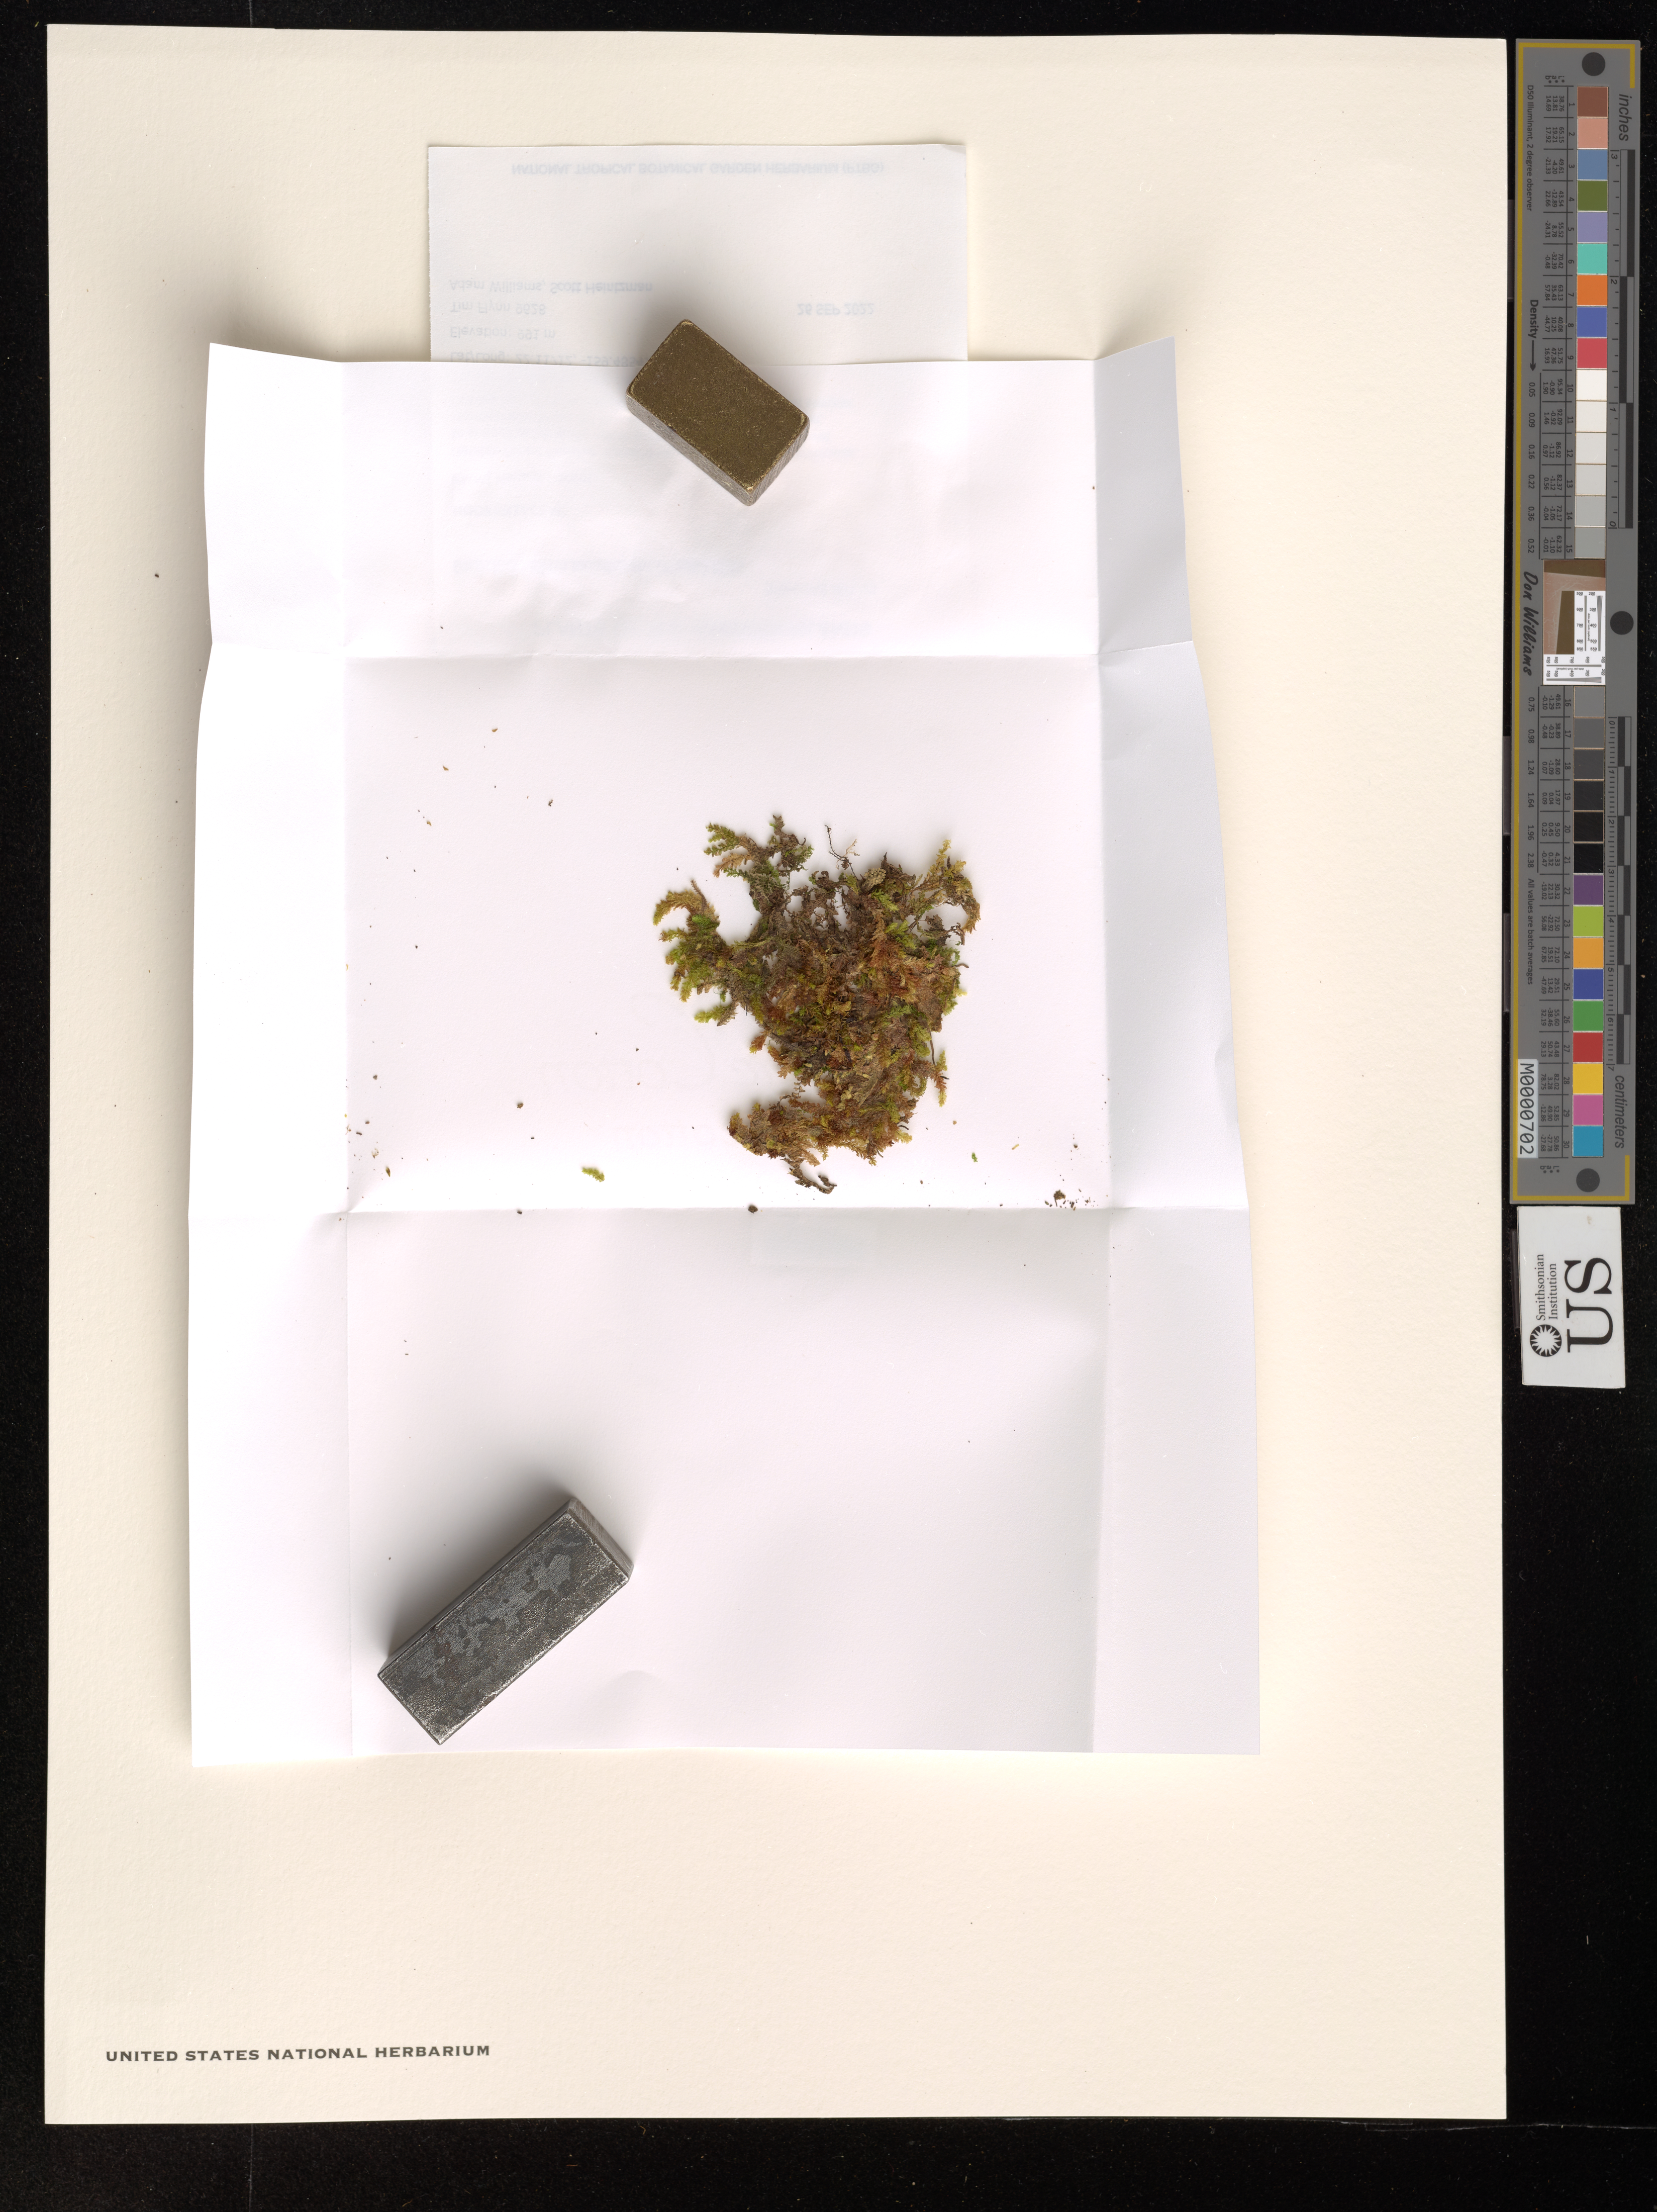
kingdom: Plantae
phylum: Bryophyta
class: Bryopsida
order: Hookeriales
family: Daltoniaceae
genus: Distichophyllum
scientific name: Distichophyllum paradoxum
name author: (Mont.) Mitt.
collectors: T. Flynn, A. Williams & S. Heintzman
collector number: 9628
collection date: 2022-09-26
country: United States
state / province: Hawaii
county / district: Kauai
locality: The Hawaiian Islands. Kauai Hanalei District. Halelea Forest Reserve, Kawailewa, SE flank below Namolokama.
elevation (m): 991